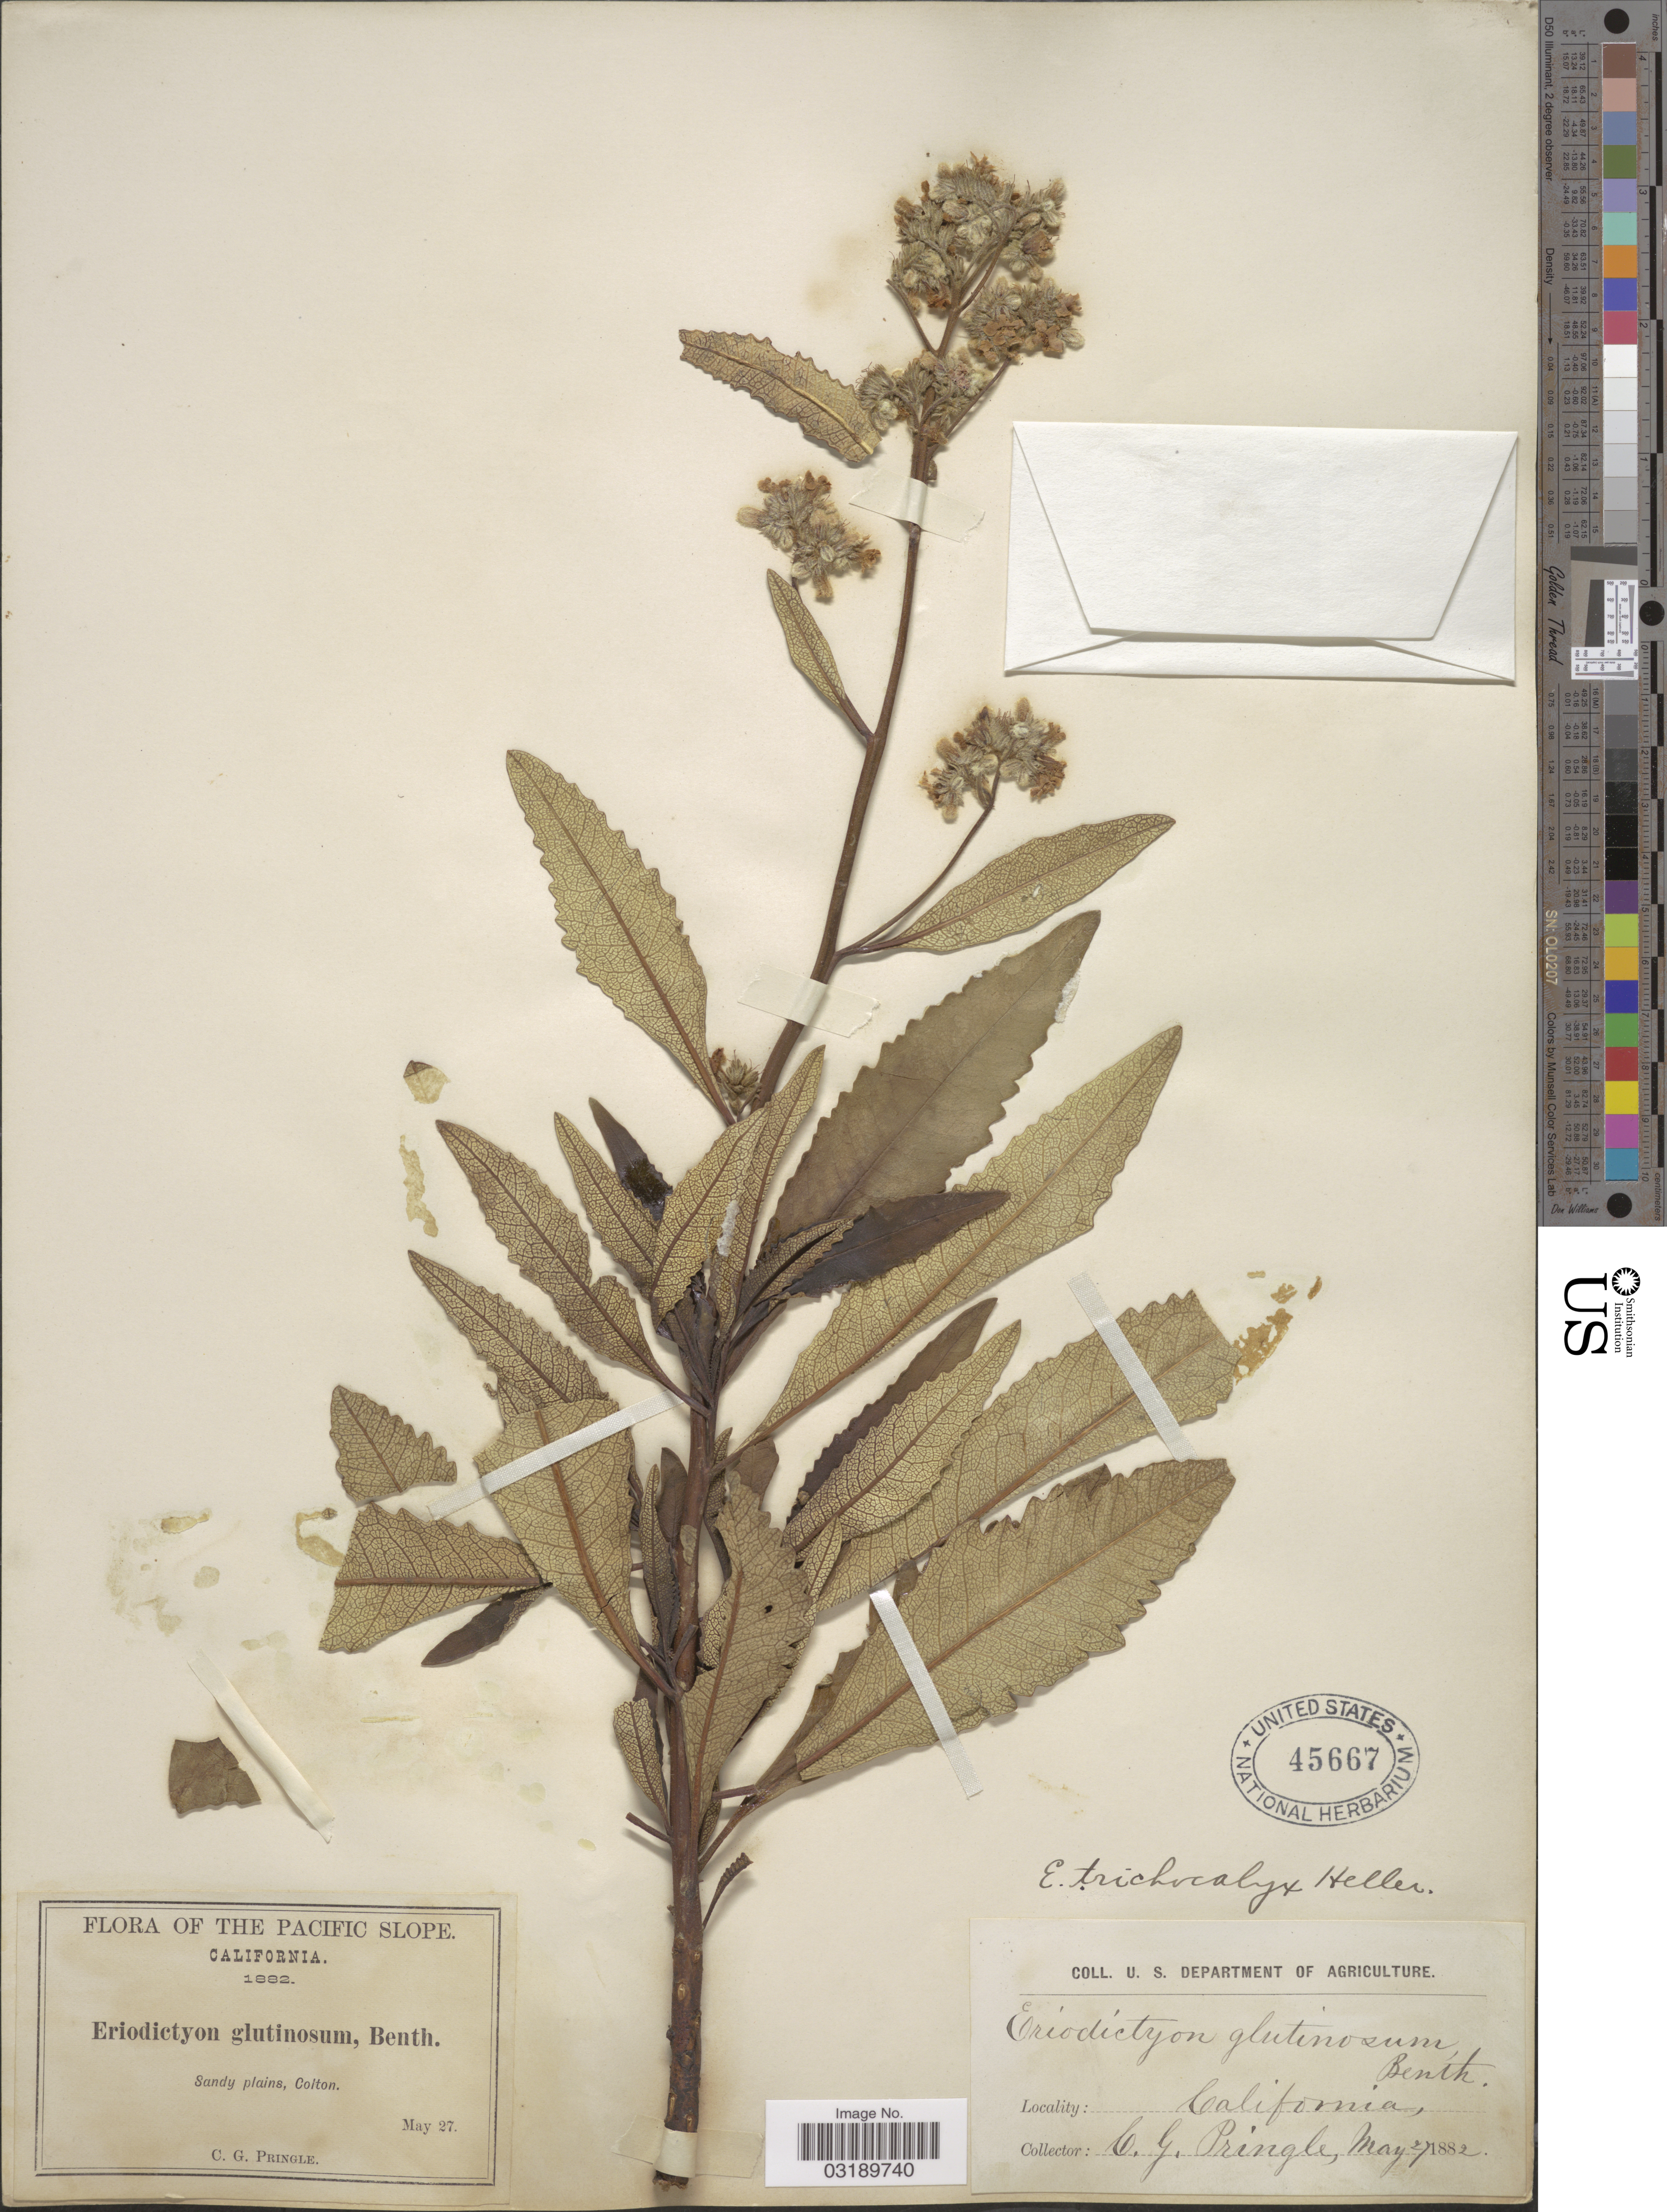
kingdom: Plantae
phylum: Tracheophyta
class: Magnoliopsida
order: Boraginales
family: Namaceae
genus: Eriodictyon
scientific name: Eriodictyon trichocalyx var. trichocalyx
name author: A. Heller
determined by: Rogers, Z. S.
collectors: C. G. Pringle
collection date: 1882-05-27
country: United States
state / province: California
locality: The Pacific Slope. Colton.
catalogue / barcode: US 45667